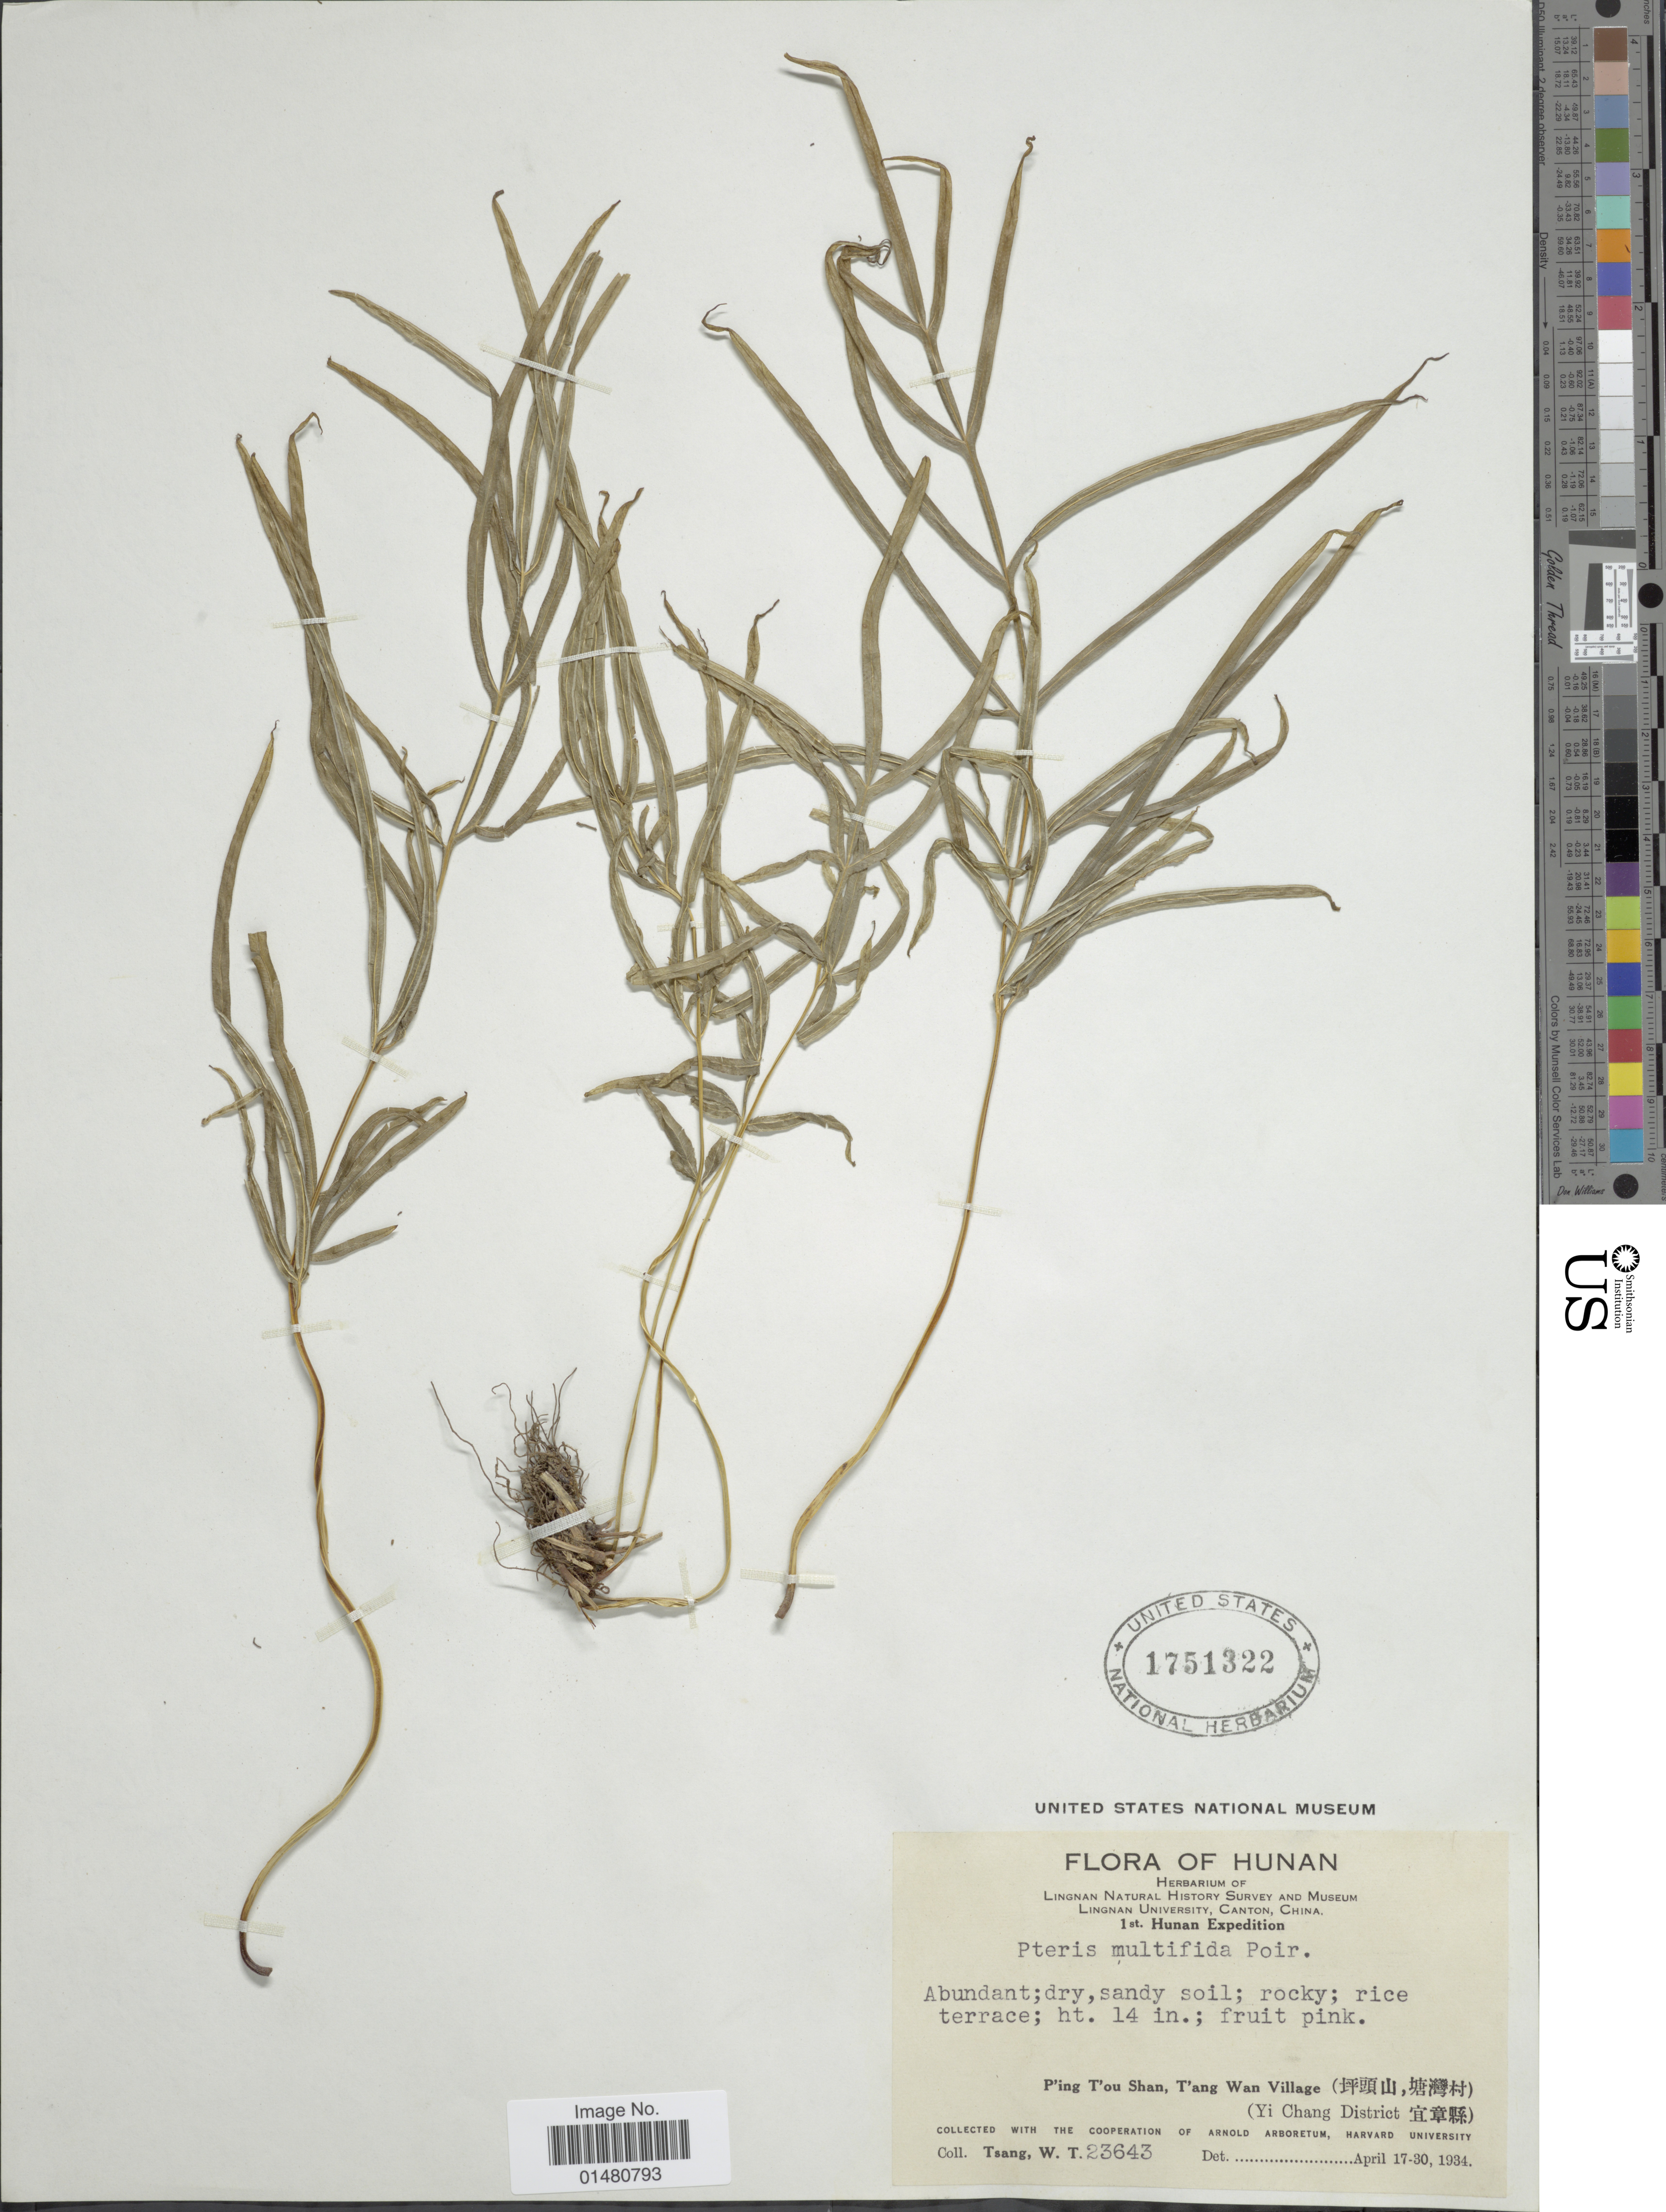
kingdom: Plantae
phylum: Tracheophyta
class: Polypodiopsida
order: Polypodiales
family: Pteridaceae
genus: Pteris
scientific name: Pteris multifida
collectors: W. T. Tsang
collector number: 23643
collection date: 1934-04-17/1934-04-30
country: China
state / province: Hunan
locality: P'ing T'ou Shan, T'ang Wan Village (X) (Yi Chang District X)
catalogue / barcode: US 1751322